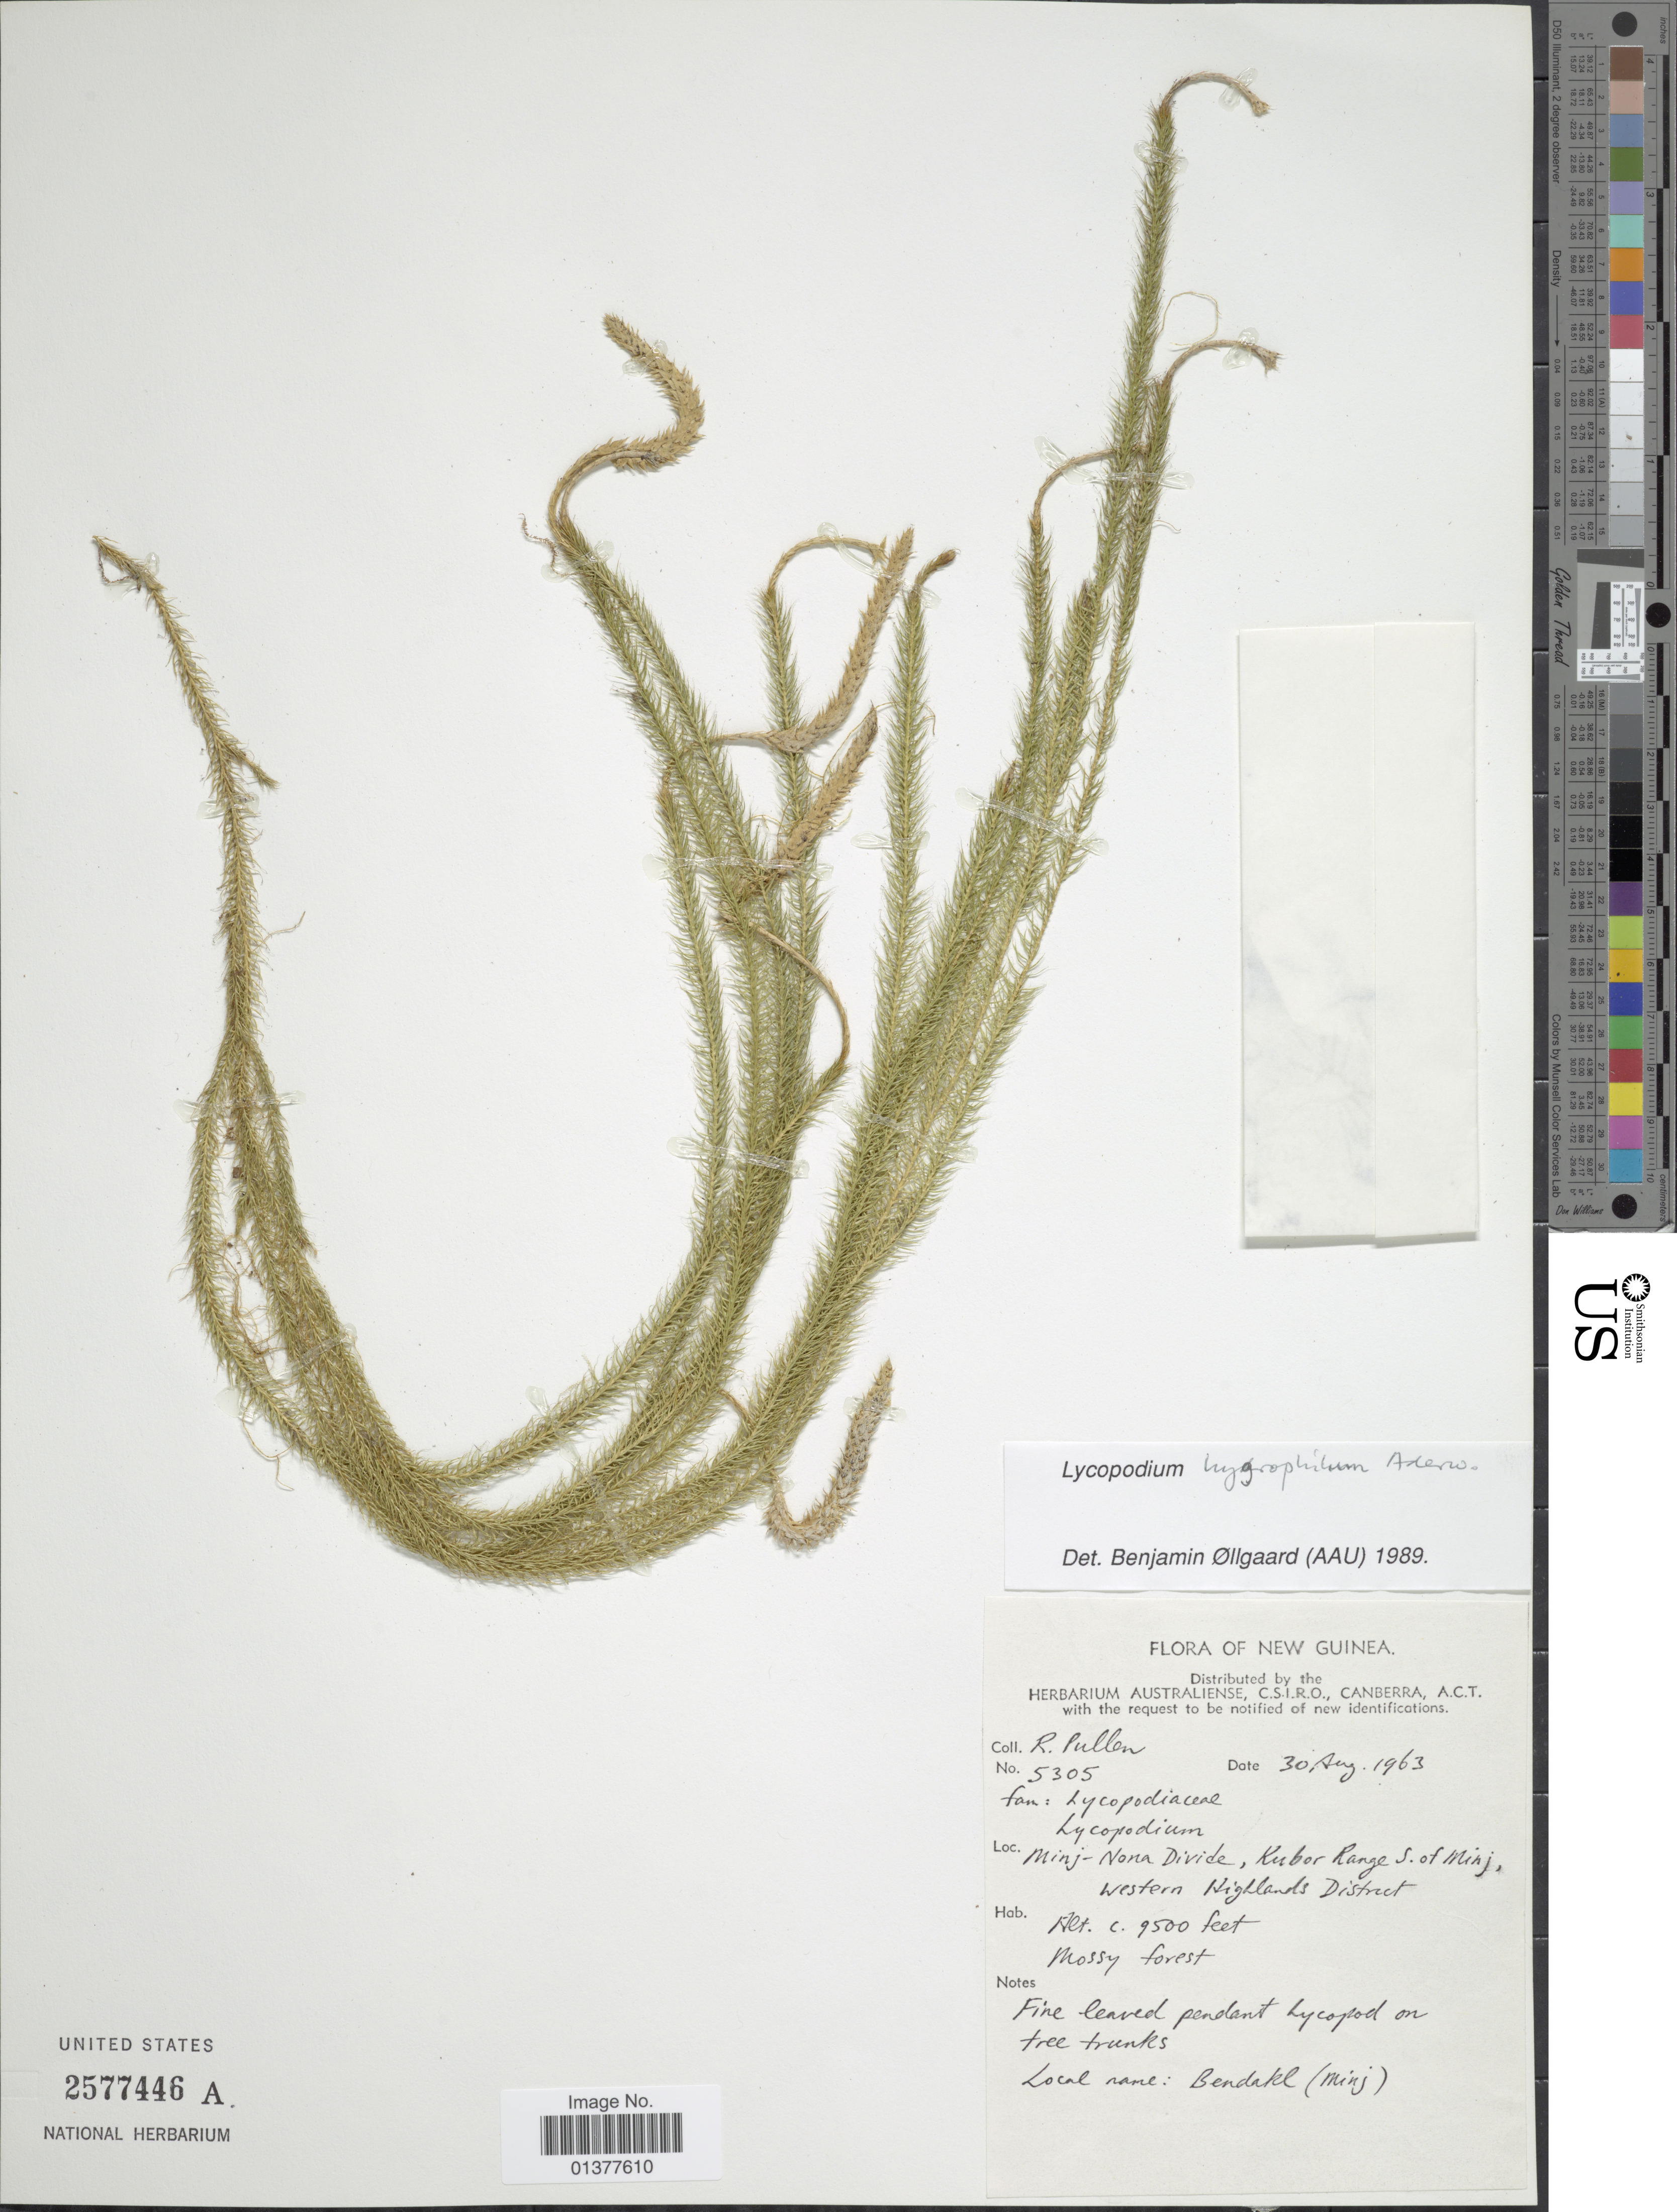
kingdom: Plantae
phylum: Tracheophyta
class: Lycopodiopsida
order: Lycopodiales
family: Lycopodiaceae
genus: Lycopodium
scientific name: Lycopodium hygrophilum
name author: Alderw.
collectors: R. Pullen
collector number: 5305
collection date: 1963-08-30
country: Papua New Guinea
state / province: Western Highlands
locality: Minj-Nona Divide, Kubor Range S. of Minj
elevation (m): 2896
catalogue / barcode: US 2577446A